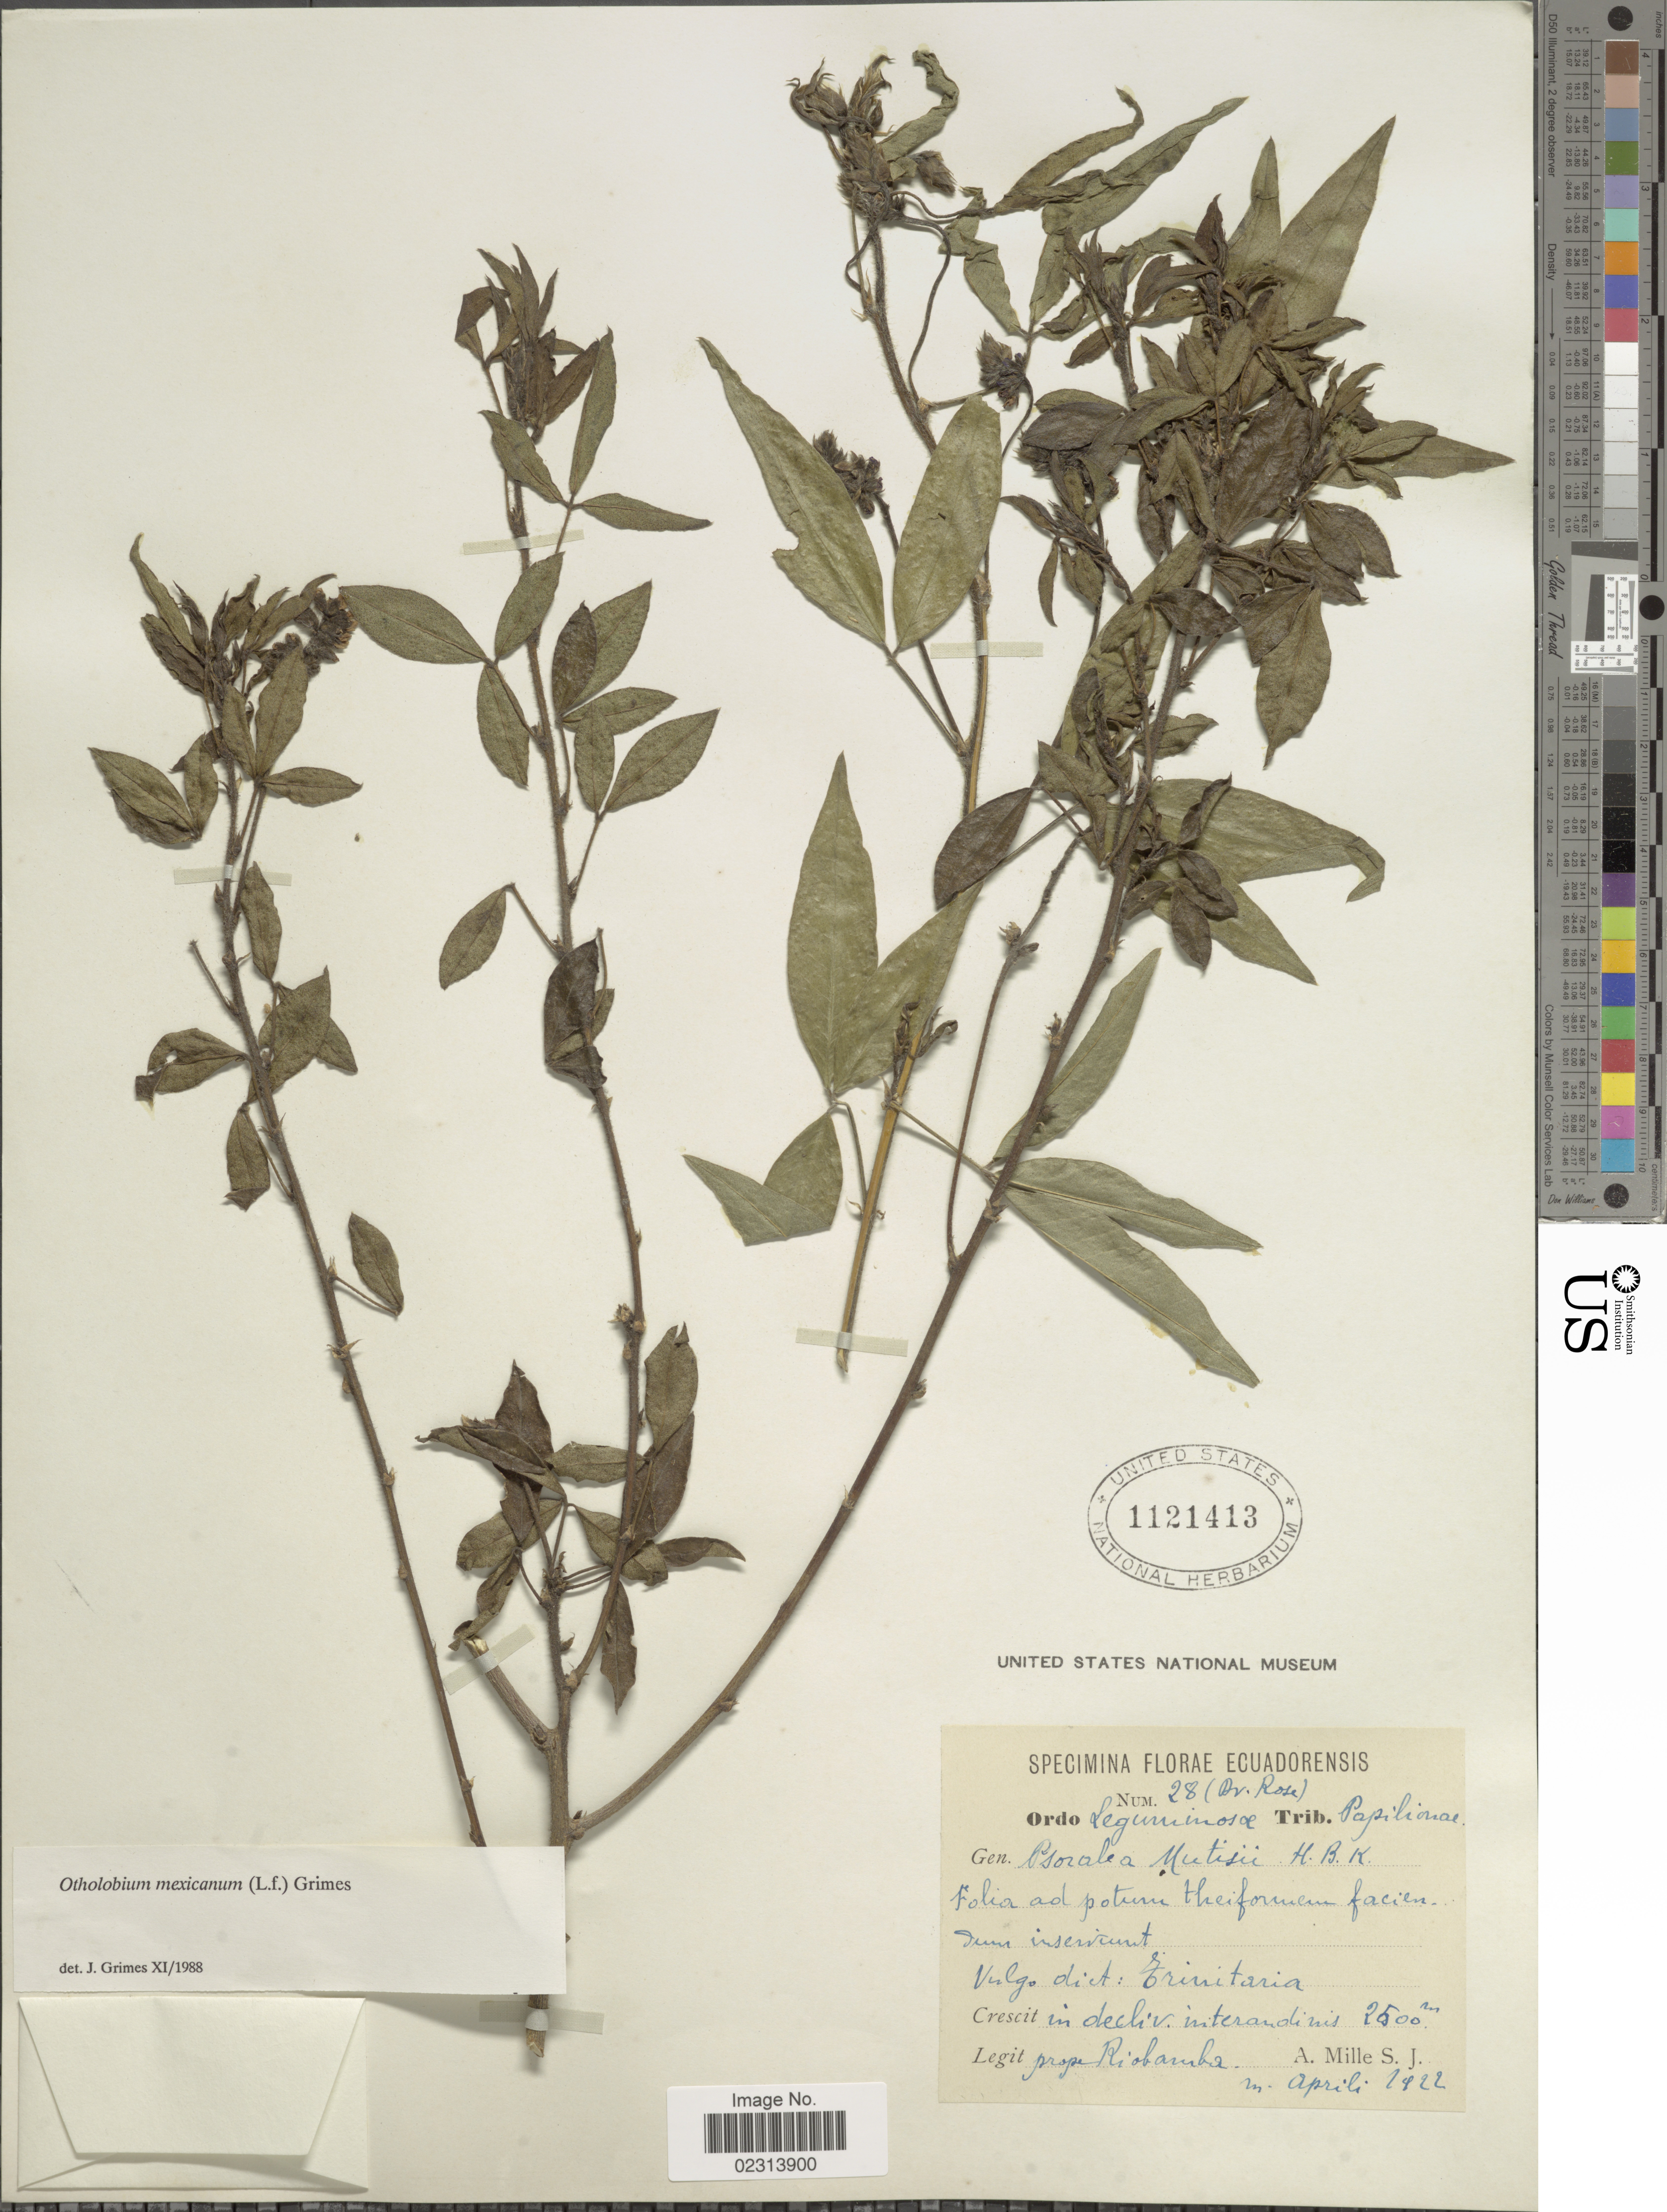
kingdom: Plantae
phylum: Tracheophyta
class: Magnoliopsida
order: Fabales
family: Fabaceae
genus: Otholobium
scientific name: Otholobium mexicanum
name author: (L. f.) J.W. Grimes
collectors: S. Mille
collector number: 28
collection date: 1922-04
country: Ecuador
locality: Prope Riobamba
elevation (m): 2500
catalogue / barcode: US 1121413